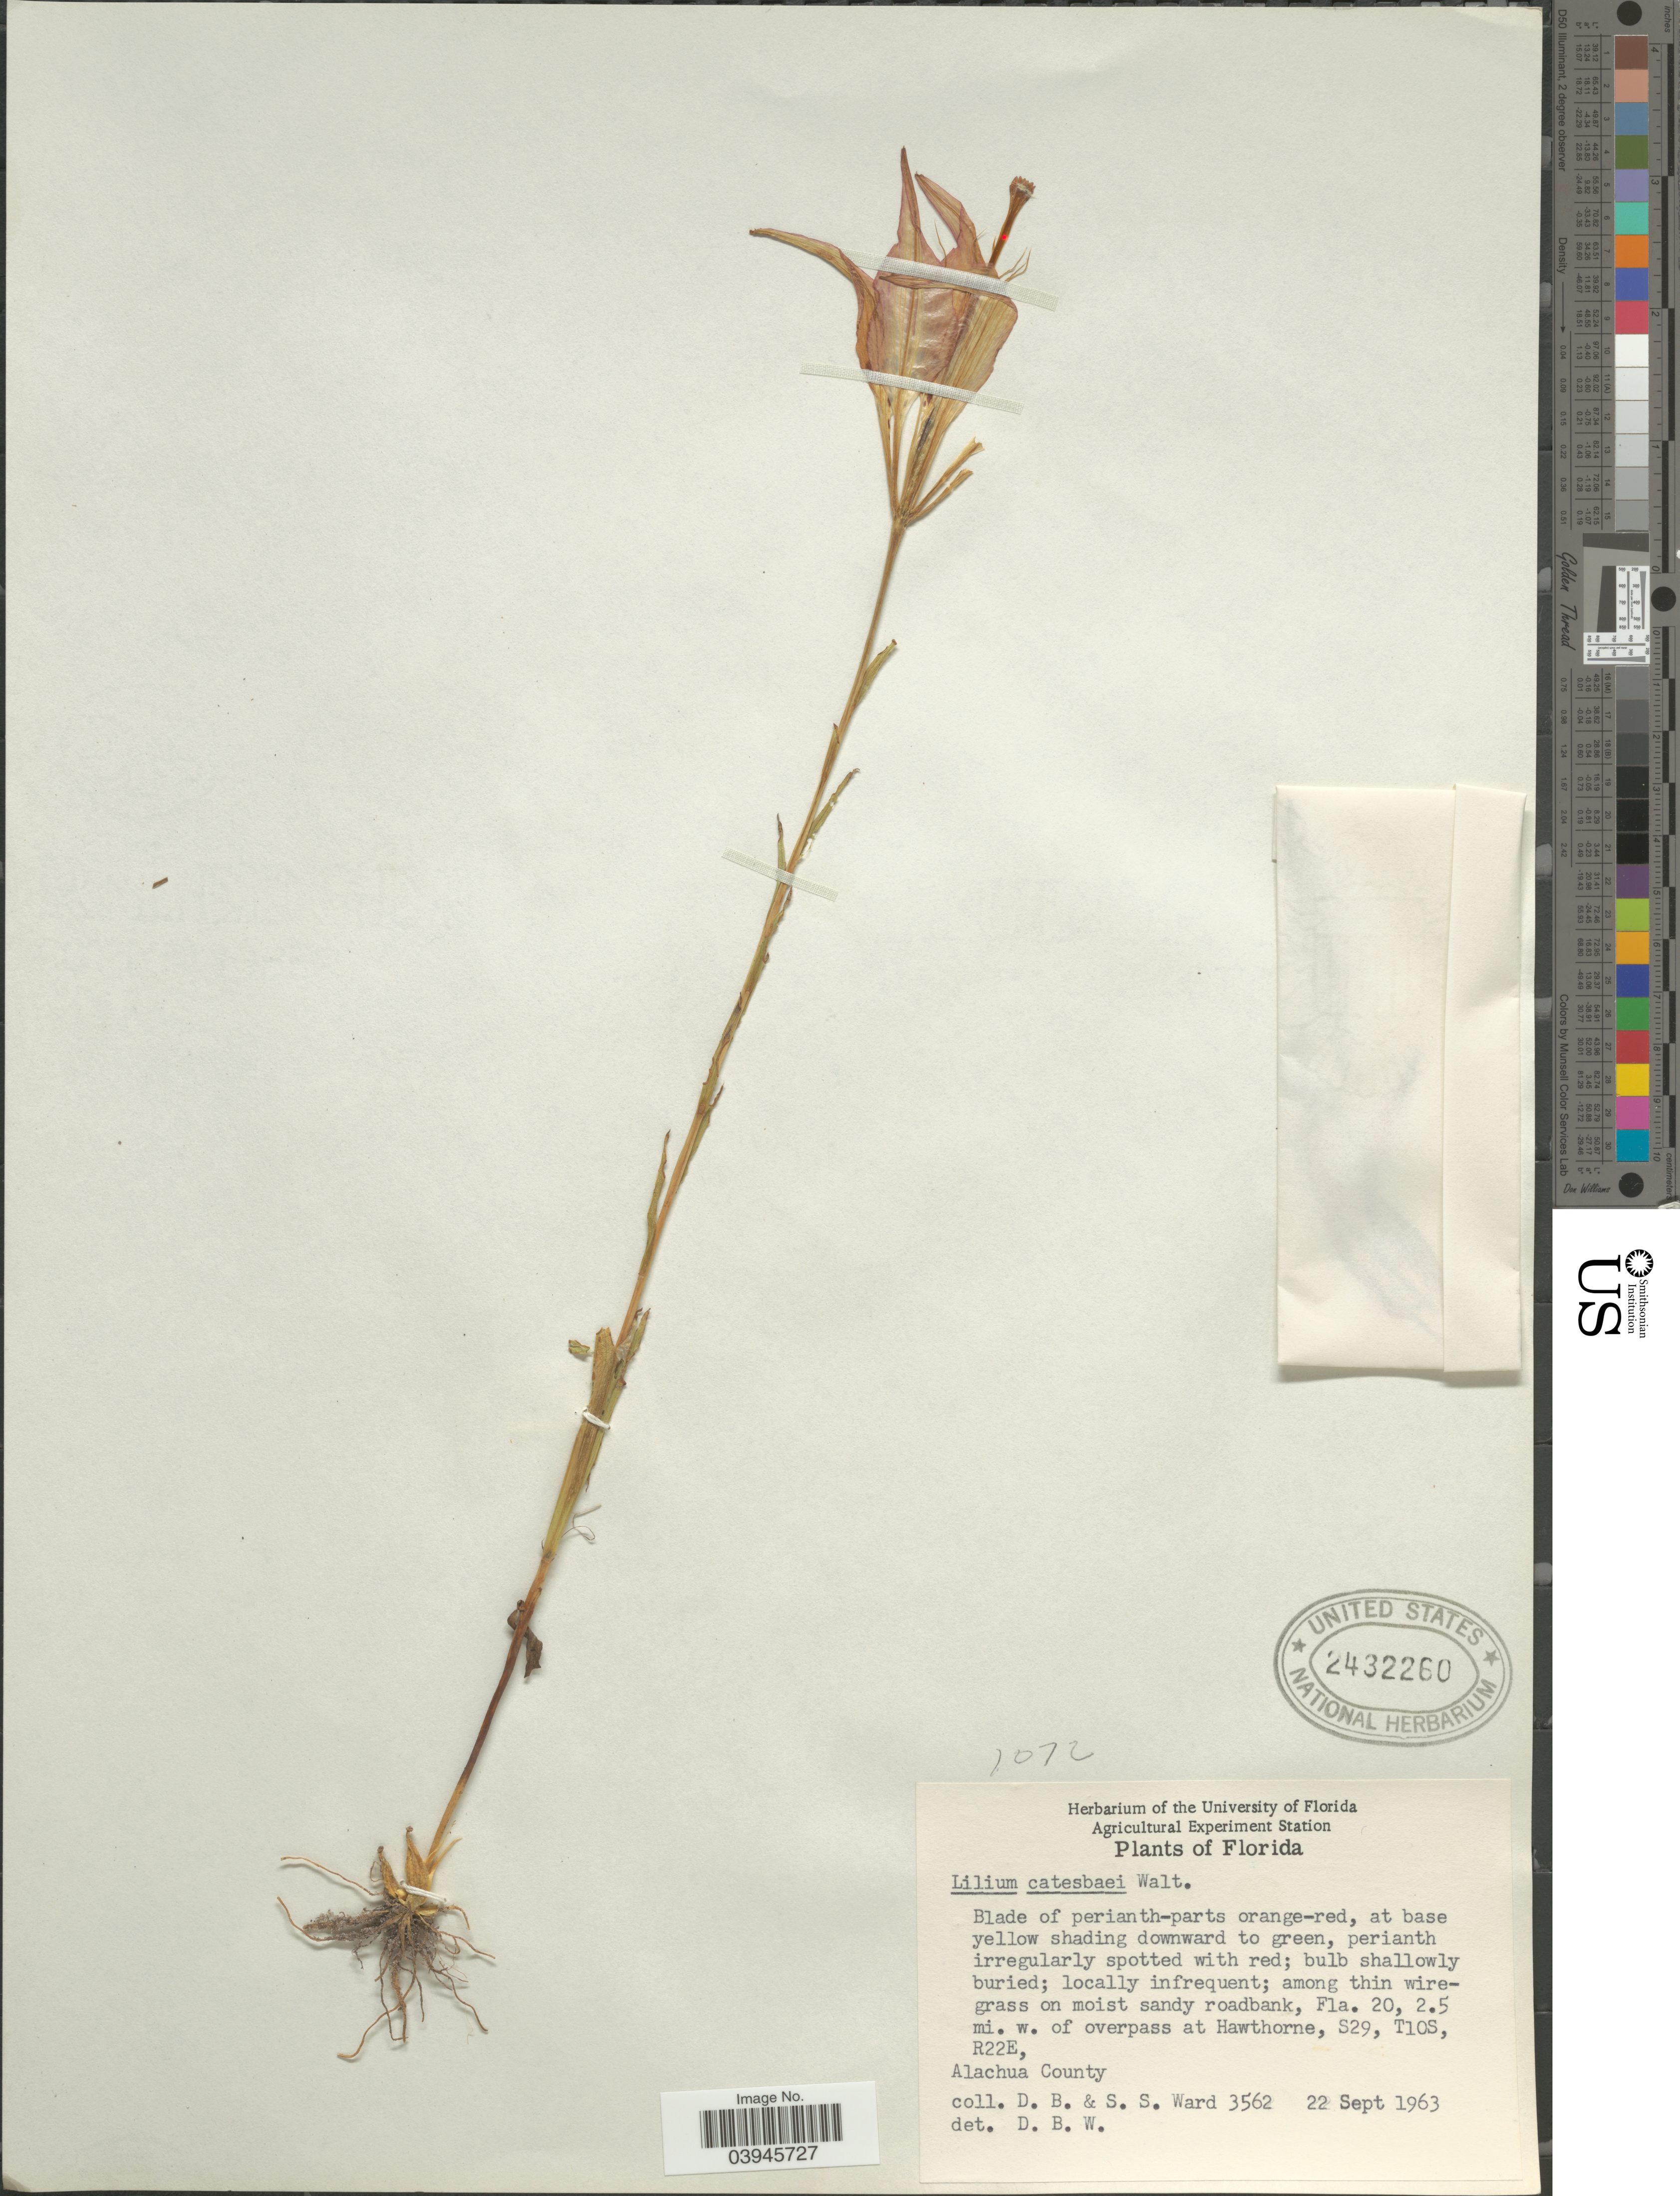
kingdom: Plantae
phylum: Tracheophyta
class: Liliopsida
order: Liliales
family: Liliaceae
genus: Lilium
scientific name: Lilium catesbaei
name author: Walter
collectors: D. B. Ward & S. S. Ward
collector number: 3562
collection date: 1963-09-22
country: United States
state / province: Florida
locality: Fla. 20, 2.5 mi. w. of overpass at Hawthorne, S29, T10S, R22E. Alachua County.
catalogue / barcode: US 2432260